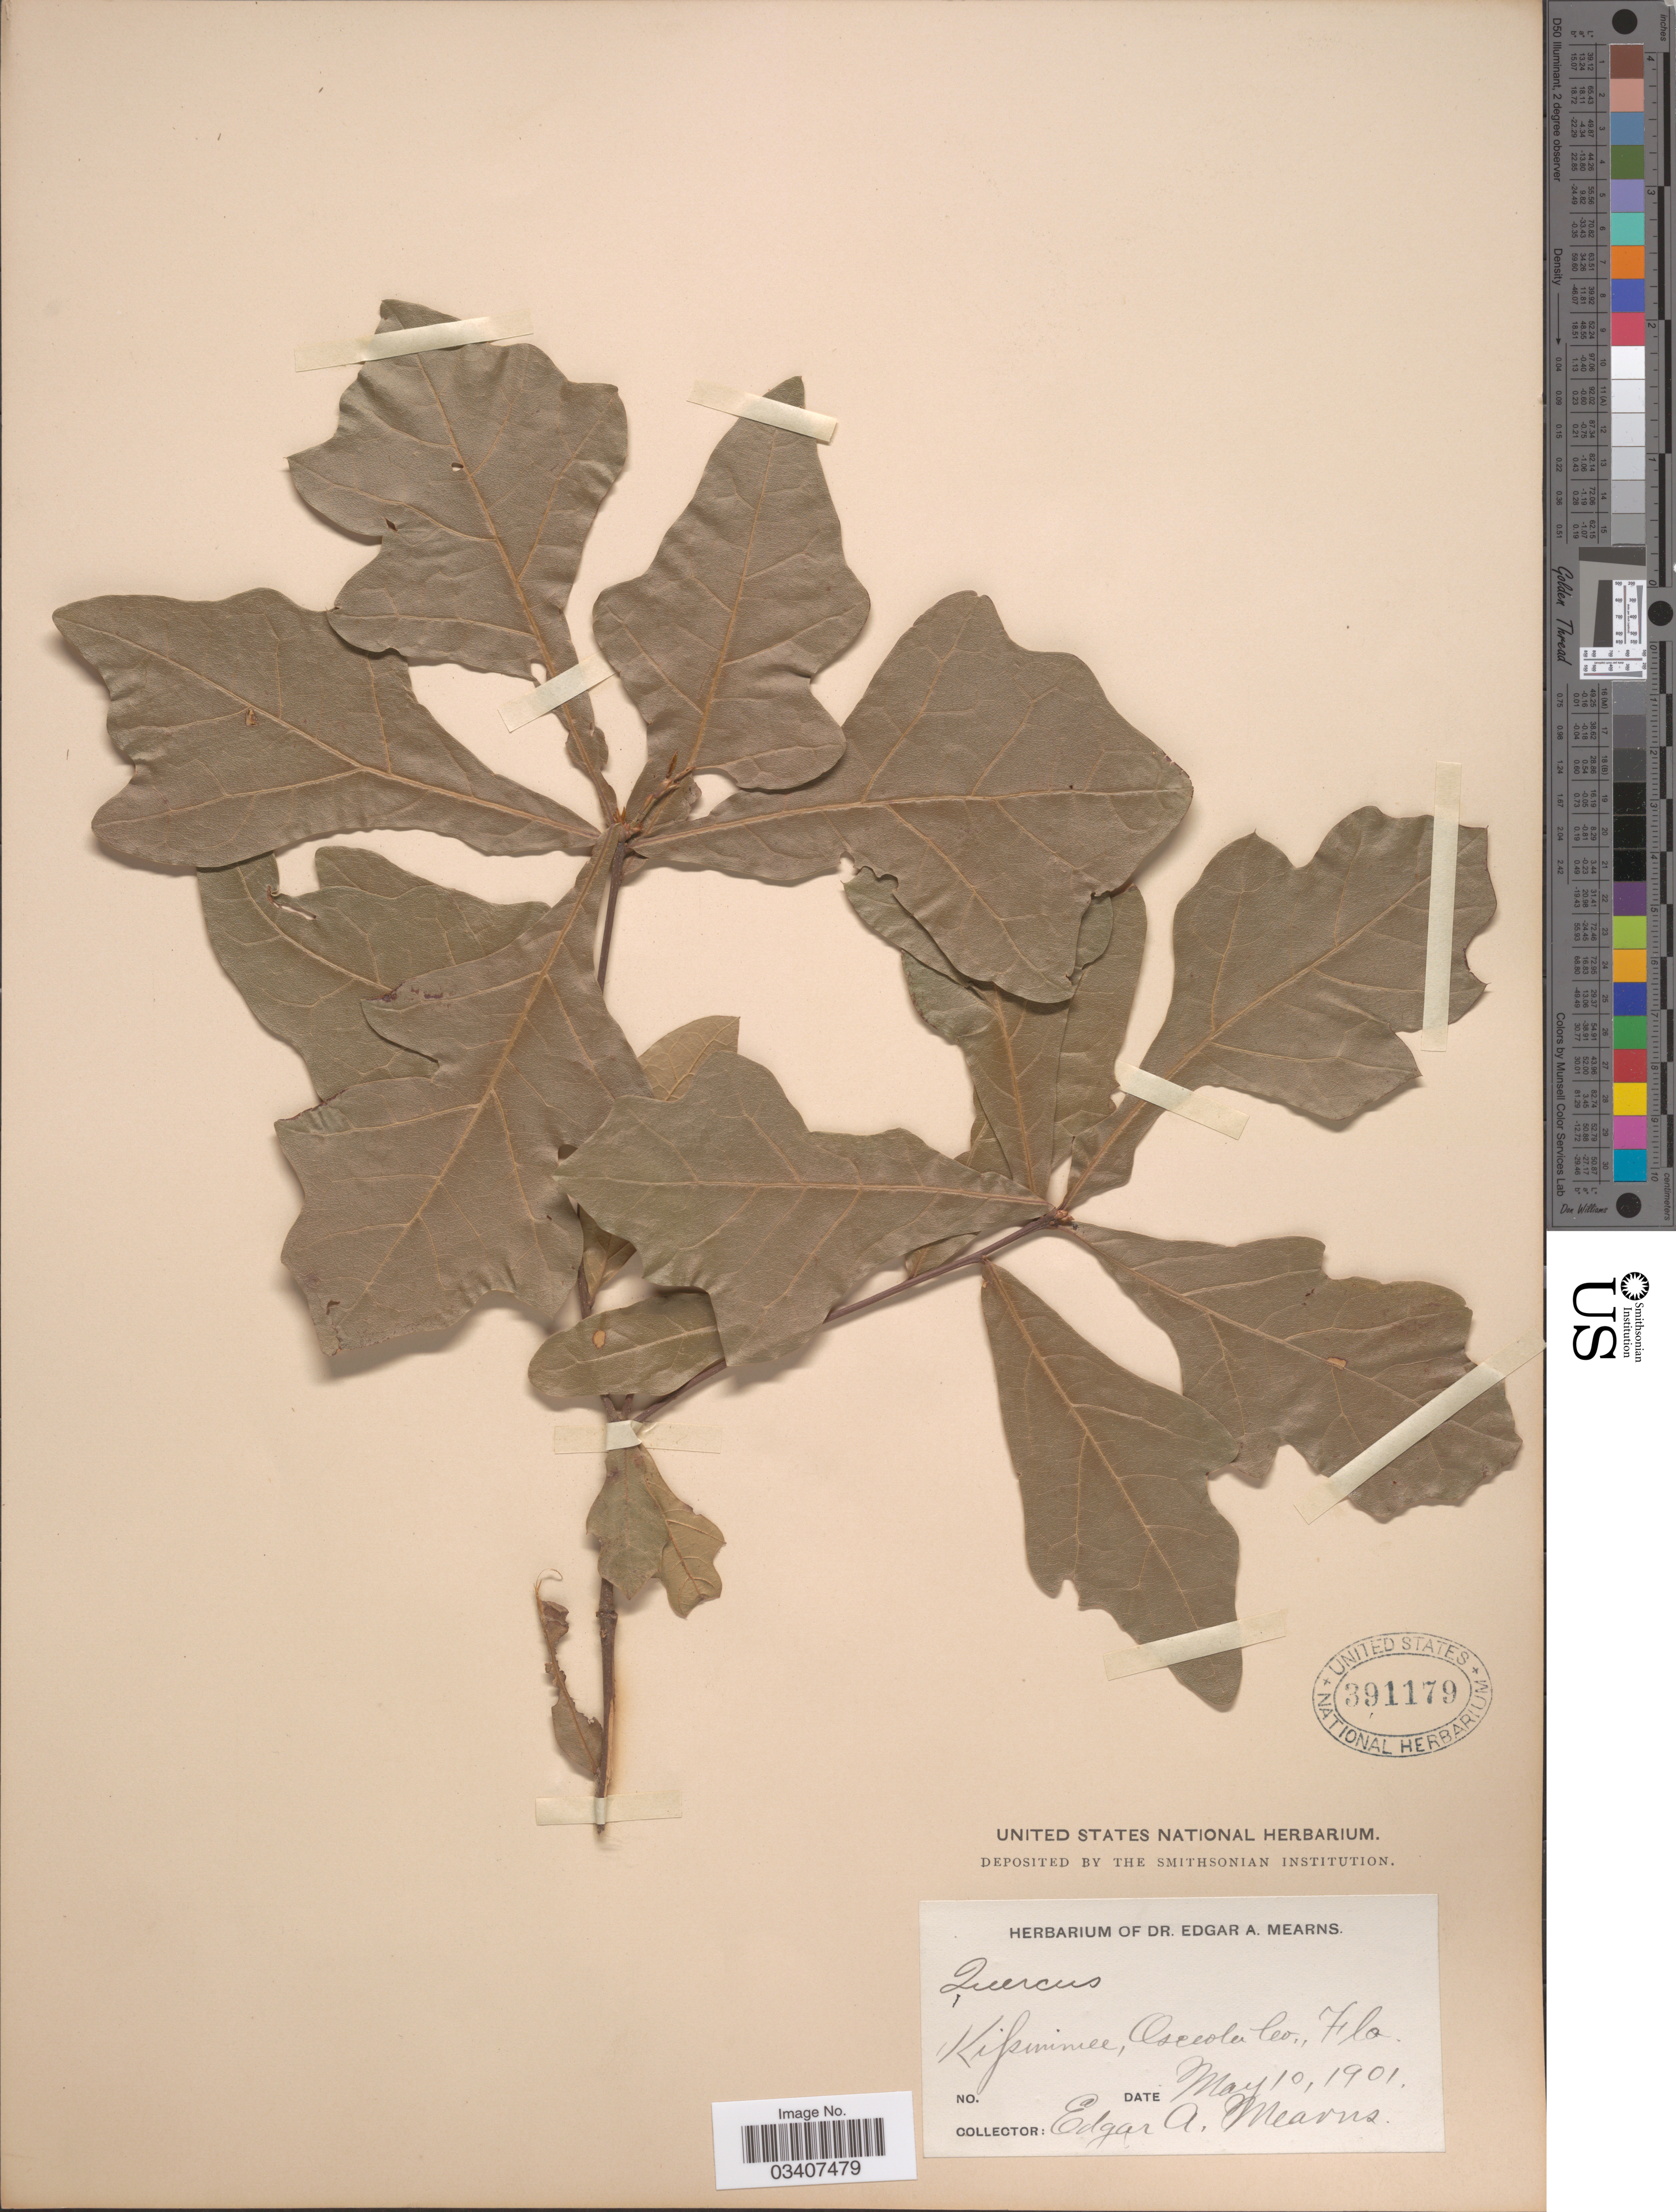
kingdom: Plantae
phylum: Tracheophyta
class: Magnoliopsida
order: Fagales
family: Fagaceae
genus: Quercus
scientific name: Quercus nigra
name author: L.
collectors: E. A. Mearns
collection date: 1901-05-10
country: United States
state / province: Florida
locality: Kissimmee, Osceola Co.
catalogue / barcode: US 391179